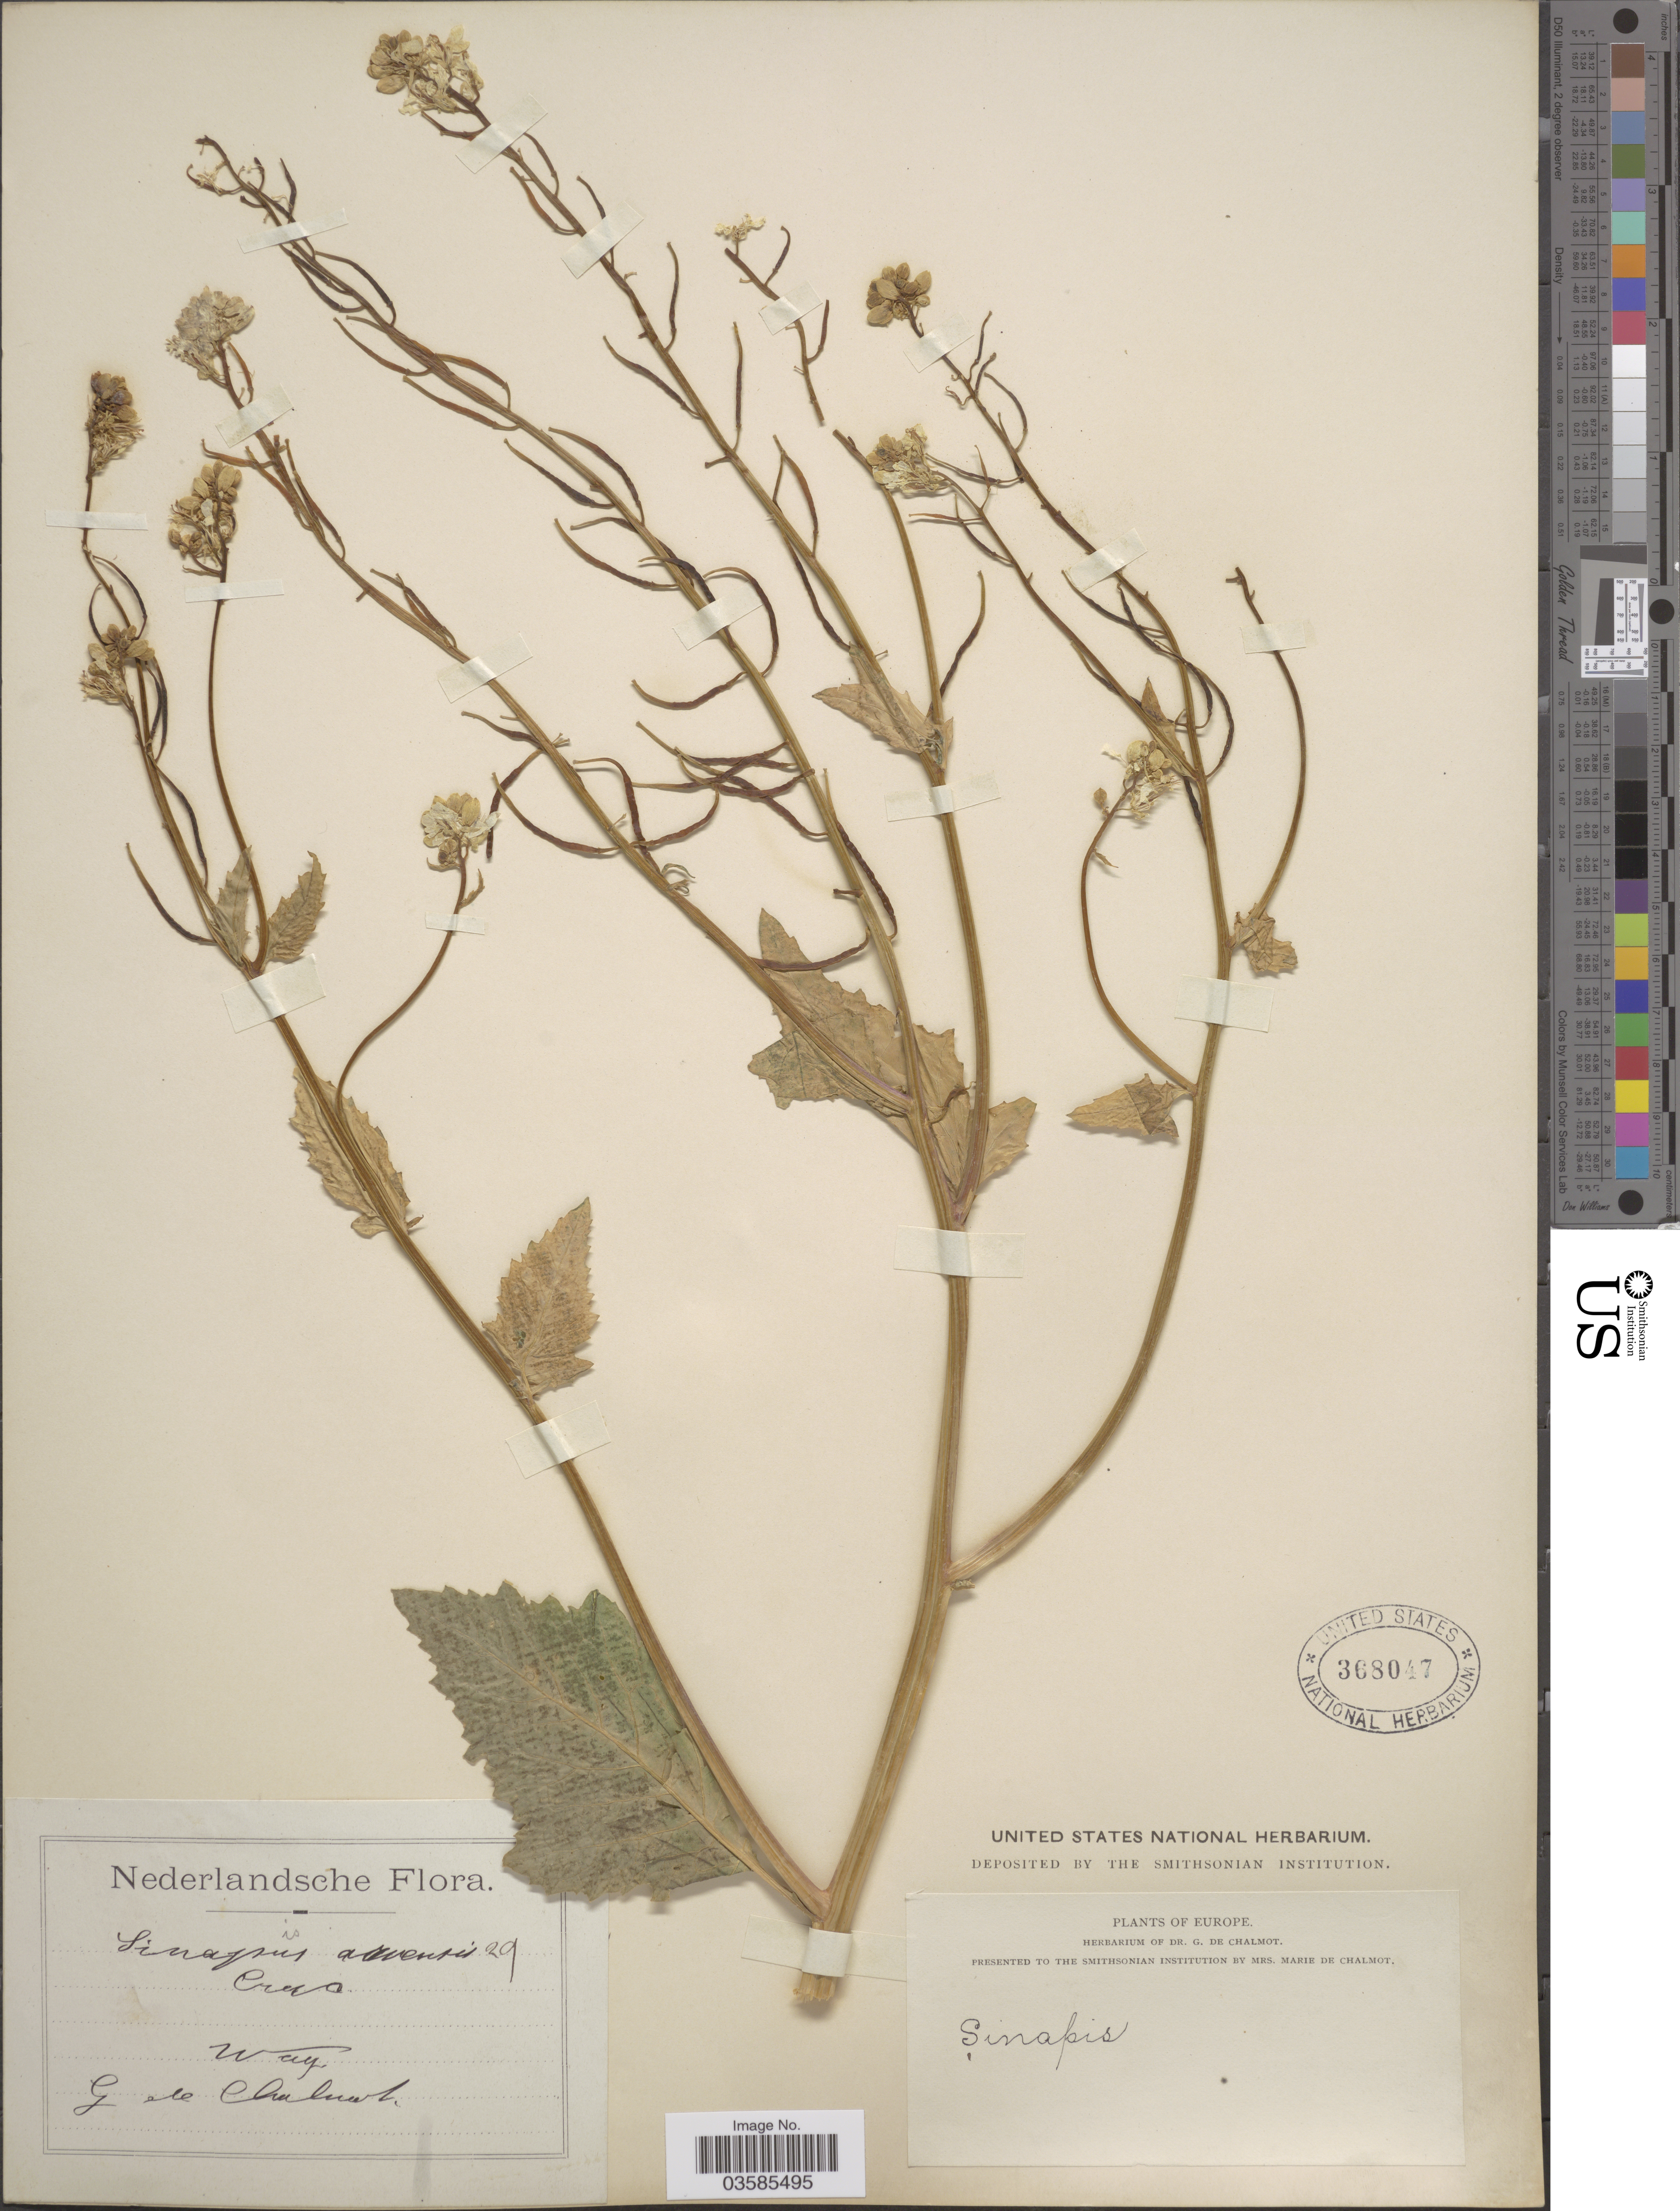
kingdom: Plantae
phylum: Tracheophyta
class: Magnoliopsida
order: Brassicales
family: Brassicaceae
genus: Brassica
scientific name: Brassica arvensis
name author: L.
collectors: G. de Chalmot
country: Netherlands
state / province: Gelderland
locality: Europe, Wag.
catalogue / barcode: US 368047